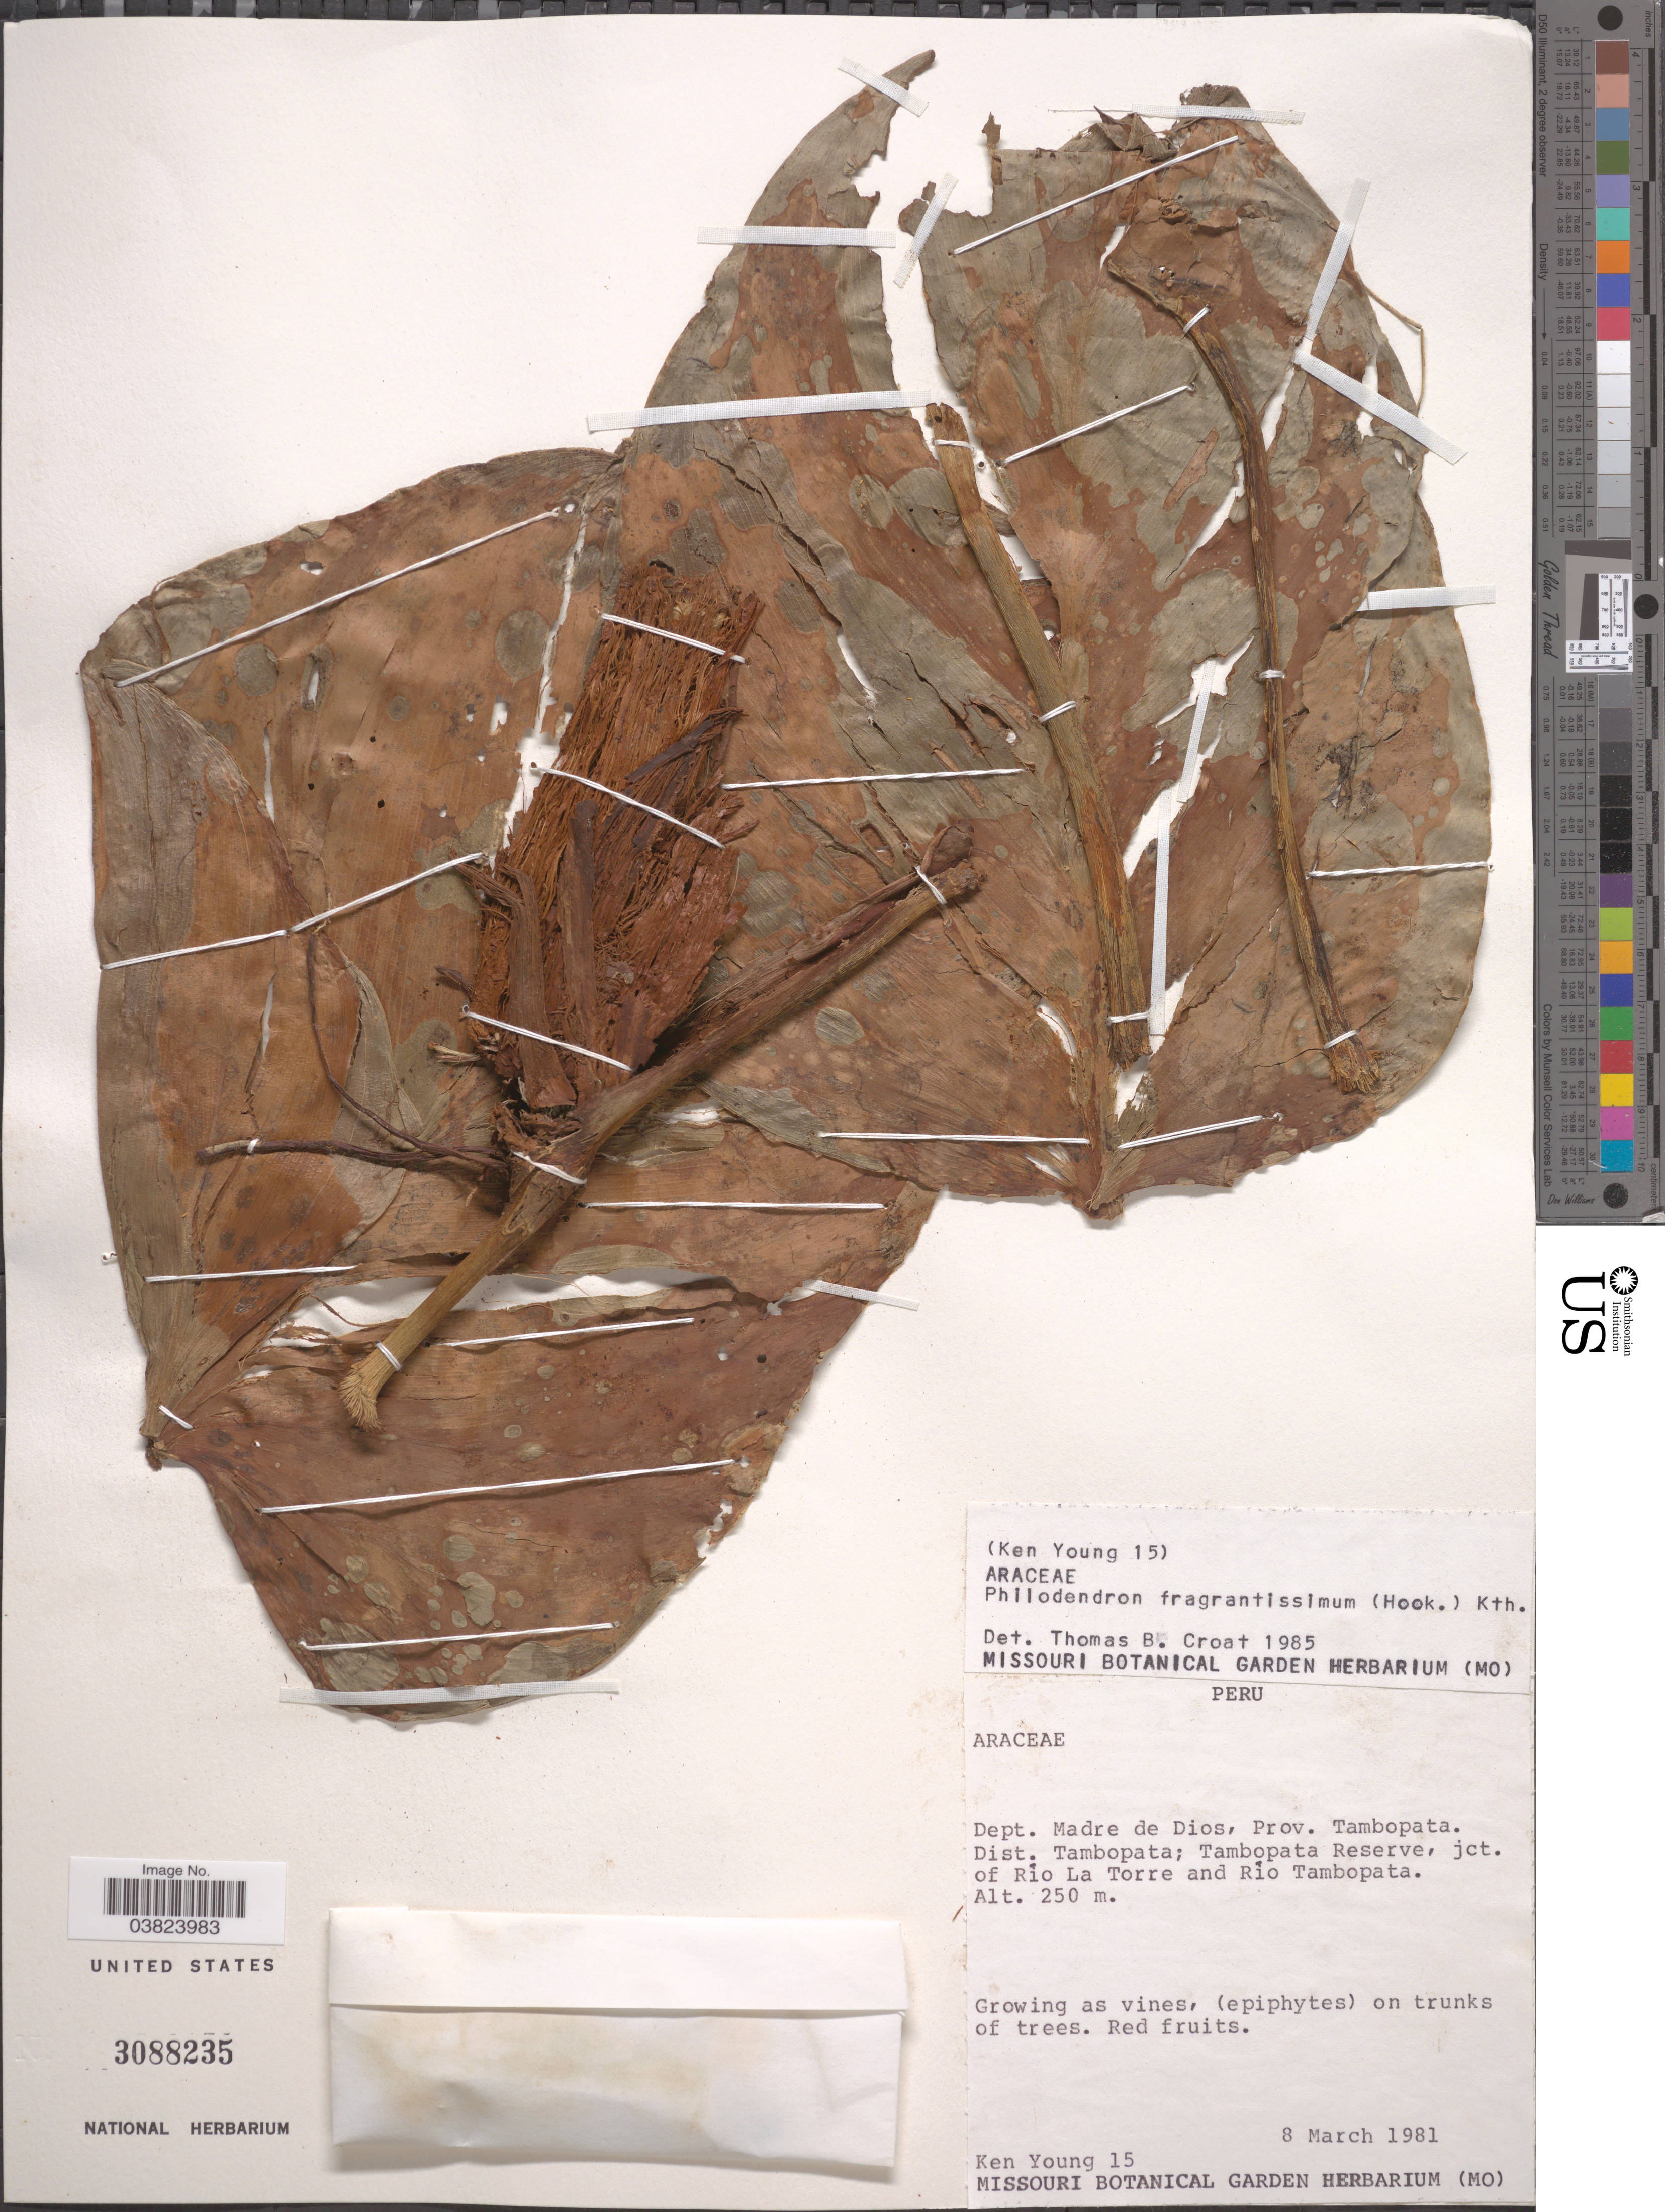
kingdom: Plantae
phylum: Tracheophyta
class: Liliopsida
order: Alismatales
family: Araceae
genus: Philodendron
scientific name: Philodendron fragrantissimum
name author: (G. Don) Kunth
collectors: K. Young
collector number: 15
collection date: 1981-03-08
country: Peru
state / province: Madre de Dios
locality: Dept. Madre de Dios, Prov. Tambopata. Dist. Tambopata; Tambopata Reserve, jct. of Río La Torre and Rio Tambopata.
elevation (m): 250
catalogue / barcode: US 3088235